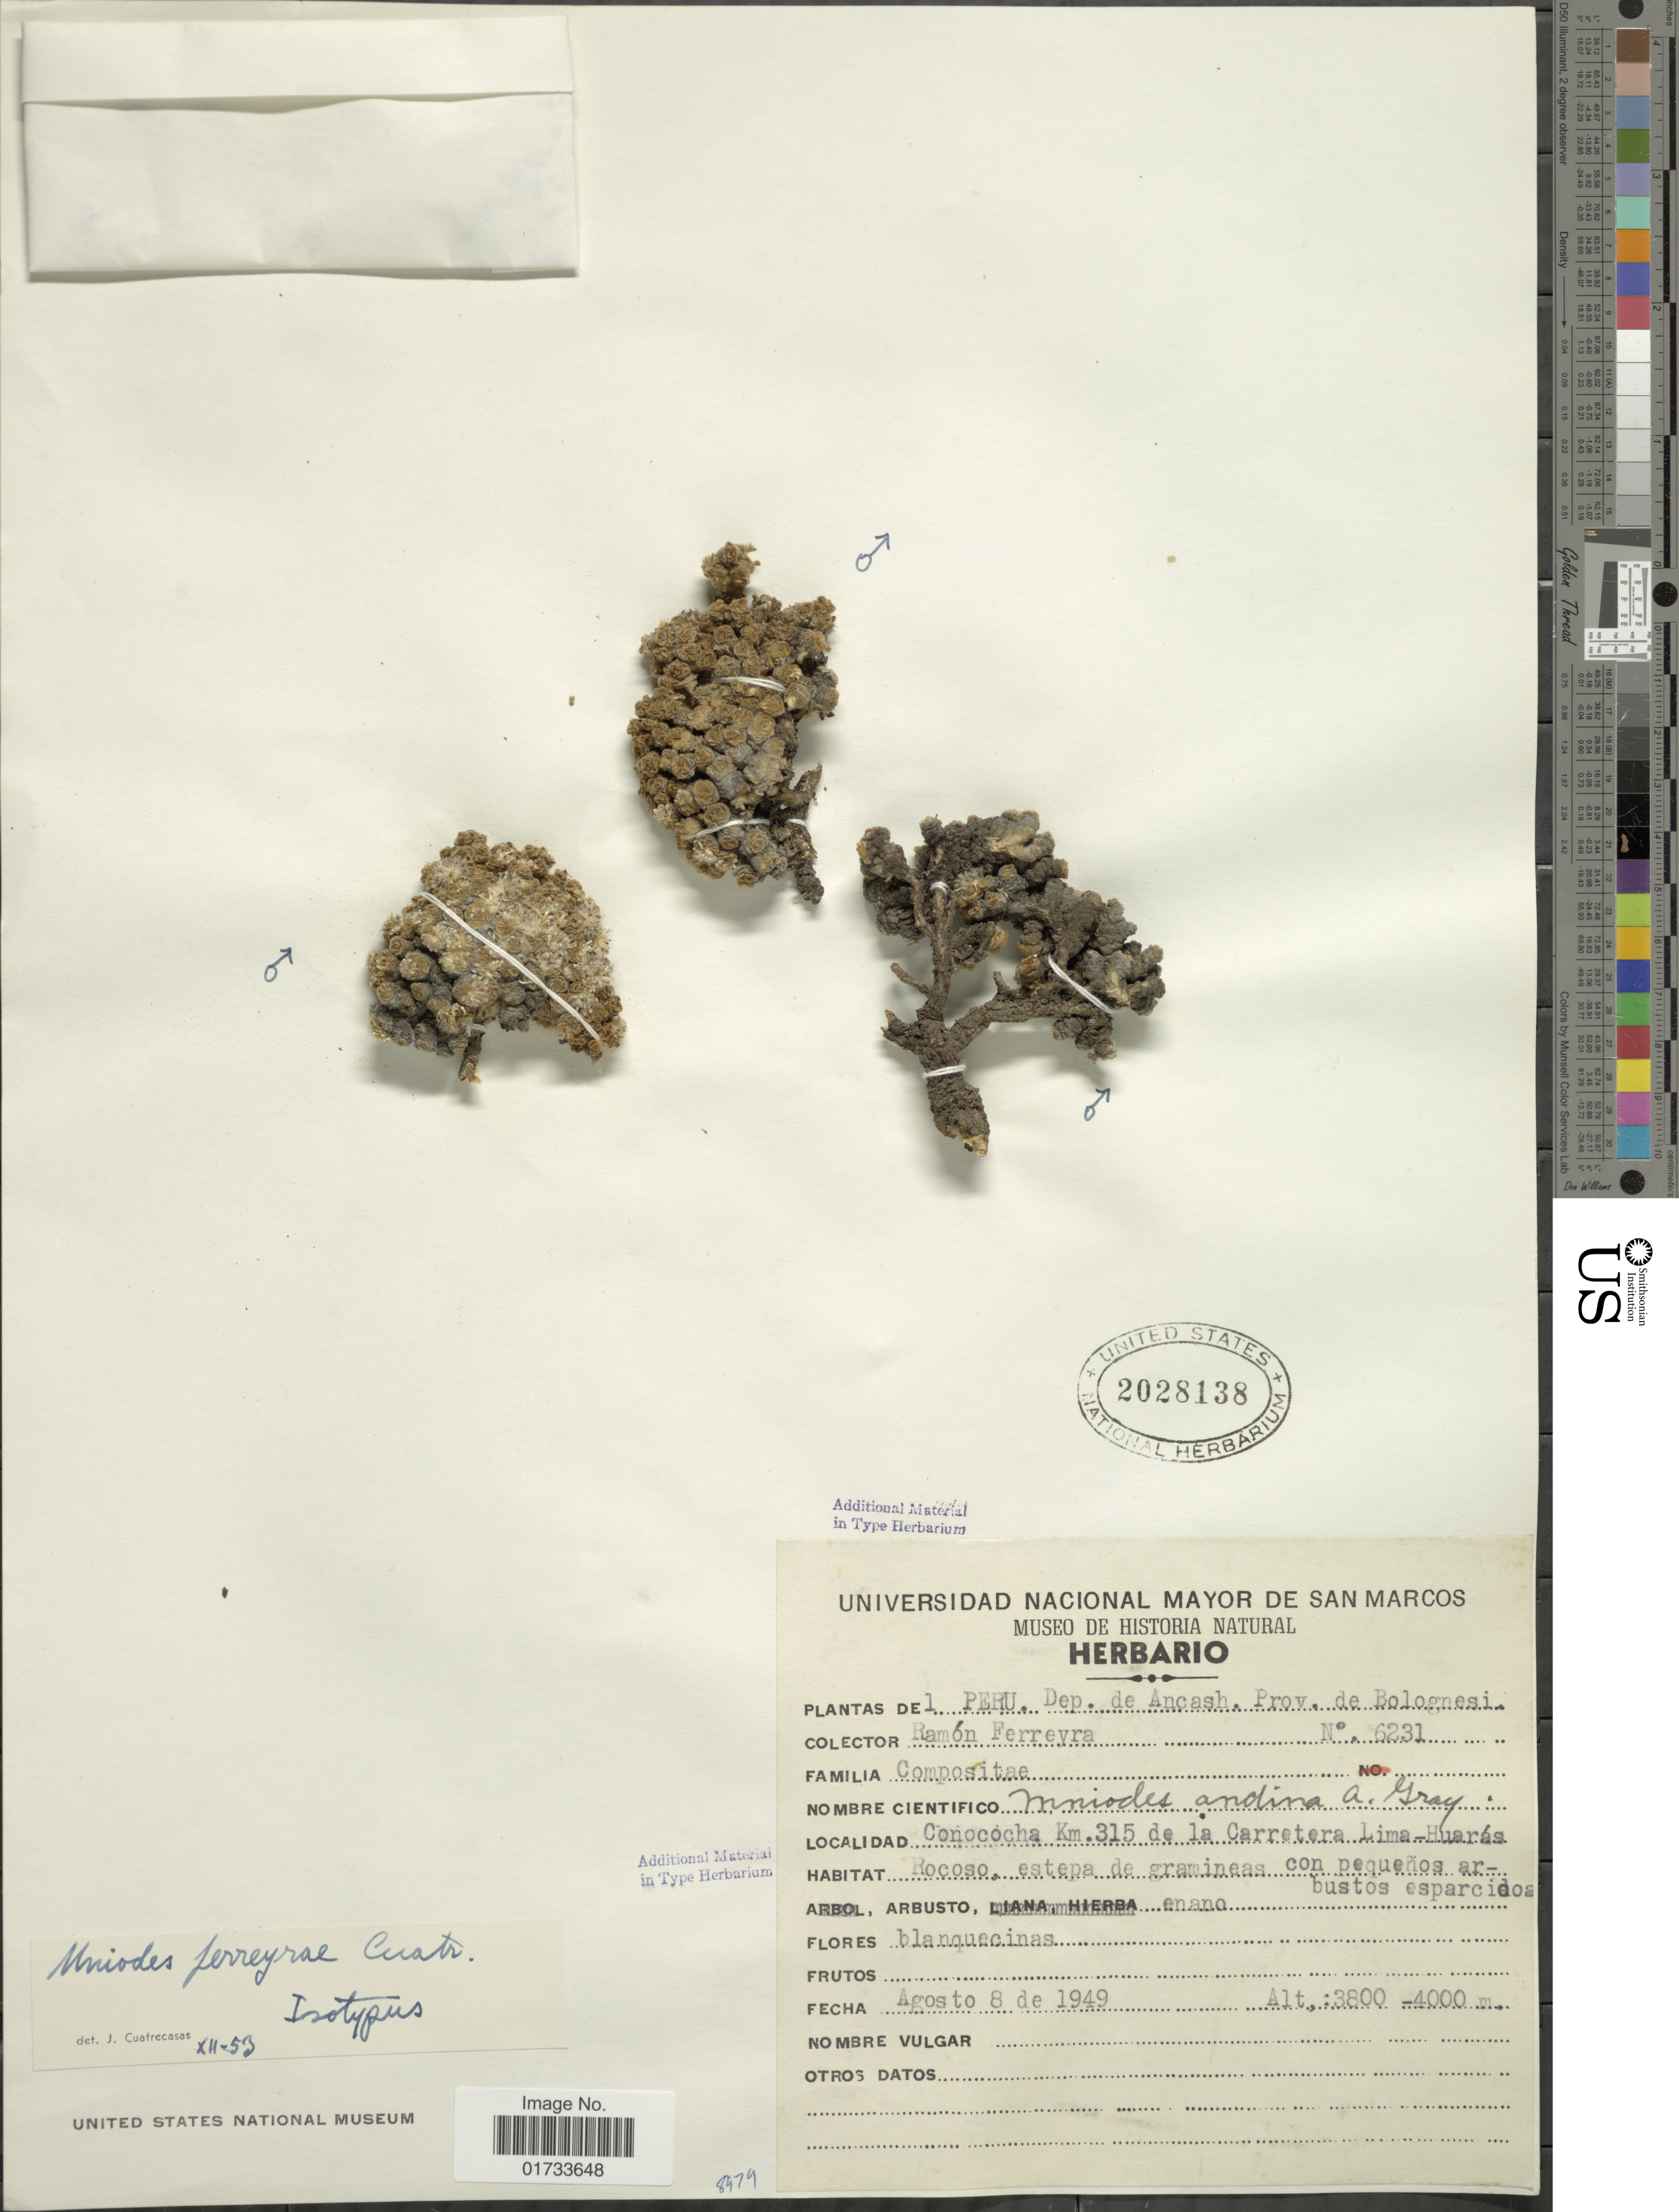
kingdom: Plantae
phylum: Tracheophyta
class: Magnoliopsida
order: Asterales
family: Asteraceae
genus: Mniodes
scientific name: Mniodes ferreyrae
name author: Cuatrec.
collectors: R. A. Ferreyra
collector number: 6231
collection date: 1949-08-08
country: Peru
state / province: Ancash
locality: Prov. de Bolognesi, Conococha Km. 315 de la Carretera Lima-Huarás, Rocoso, estepa de gramineas con pequeños arbustos esparcidoa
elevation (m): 3800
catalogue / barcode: US 2028138